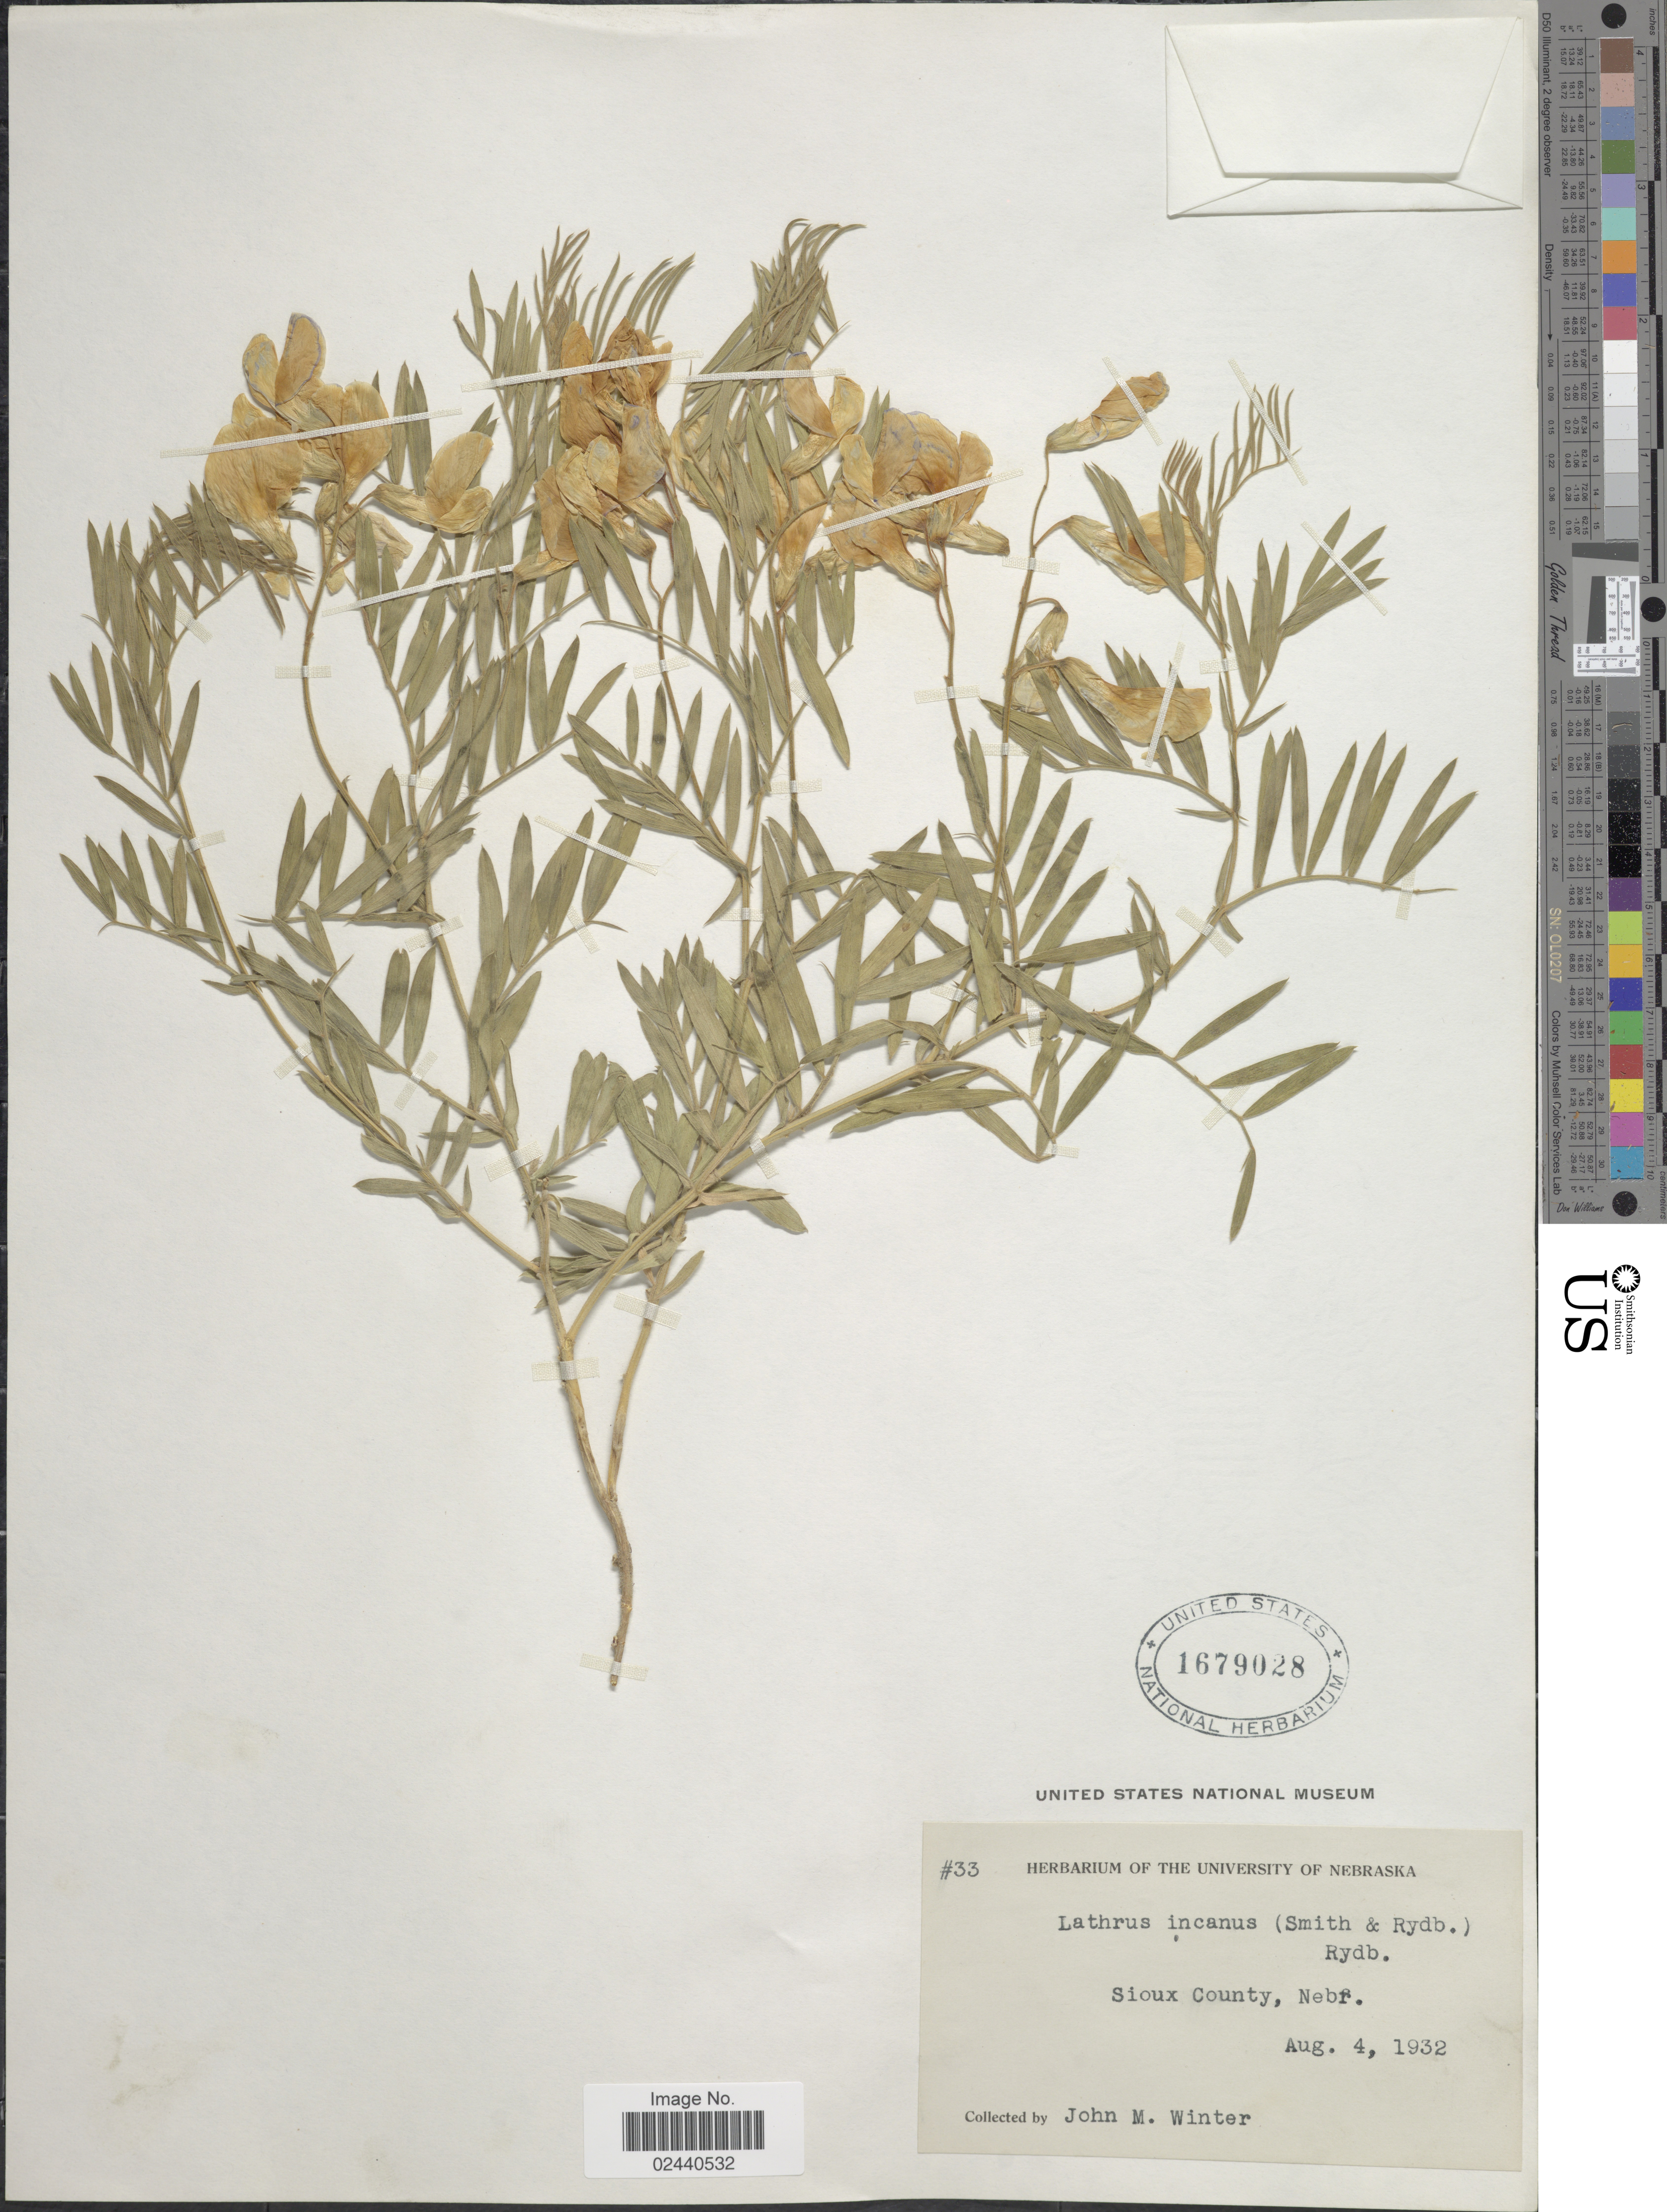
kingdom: Plantae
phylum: Tracheophyta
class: Magnoliopsida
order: Fabales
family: Fabaceae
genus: Lathyrus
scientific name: Lathyrus incanus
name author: (J.G. Sm. & Rydb.) Rydb.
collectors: J. M. Winter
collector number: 33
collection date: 1932-08-04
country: United States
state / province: Nebraska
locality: Sioux County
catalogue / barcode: US 1679028